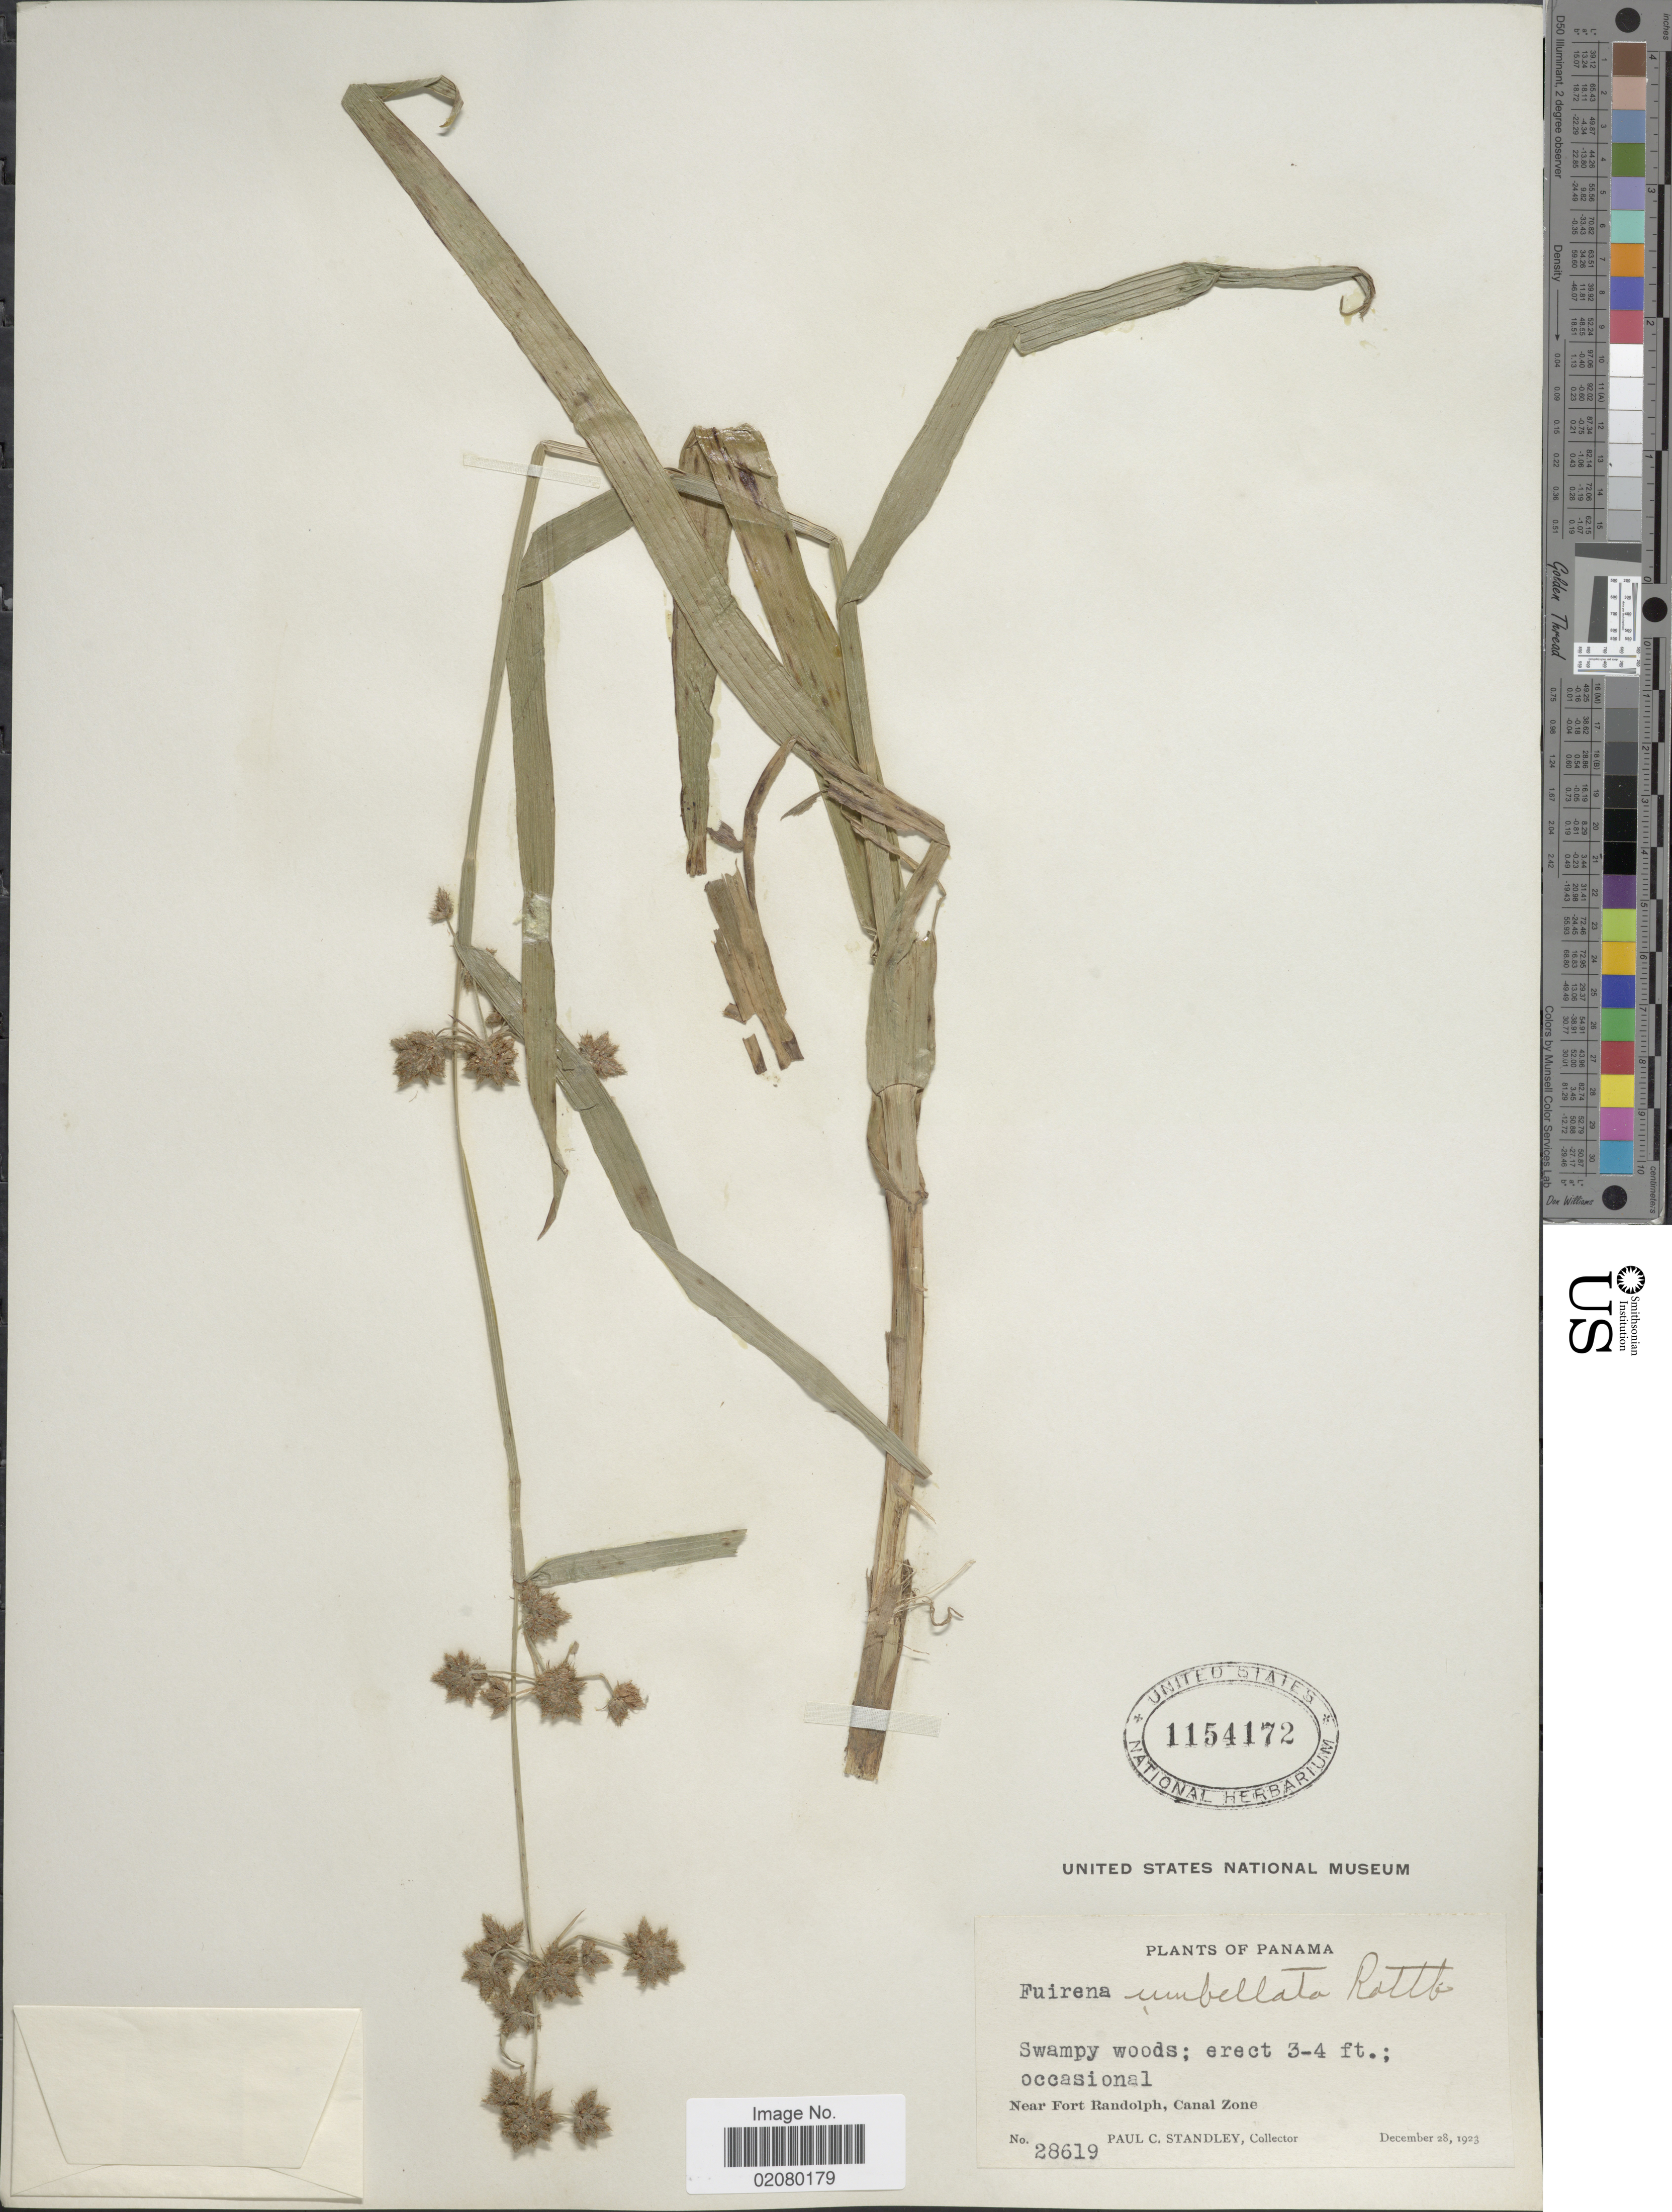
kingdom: Plantae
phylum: Tracheophyta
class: Liliopsida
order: Poales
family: Cyperaceae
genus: Fuirena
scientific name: Fuirena umbellata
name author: Rottb.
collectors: P. C. Standley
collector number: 28619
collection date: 1923-12-28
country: Panama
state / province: Colón / Panamá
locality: Near Fort Rudolph, Canal Zone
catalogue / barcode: US 1154172